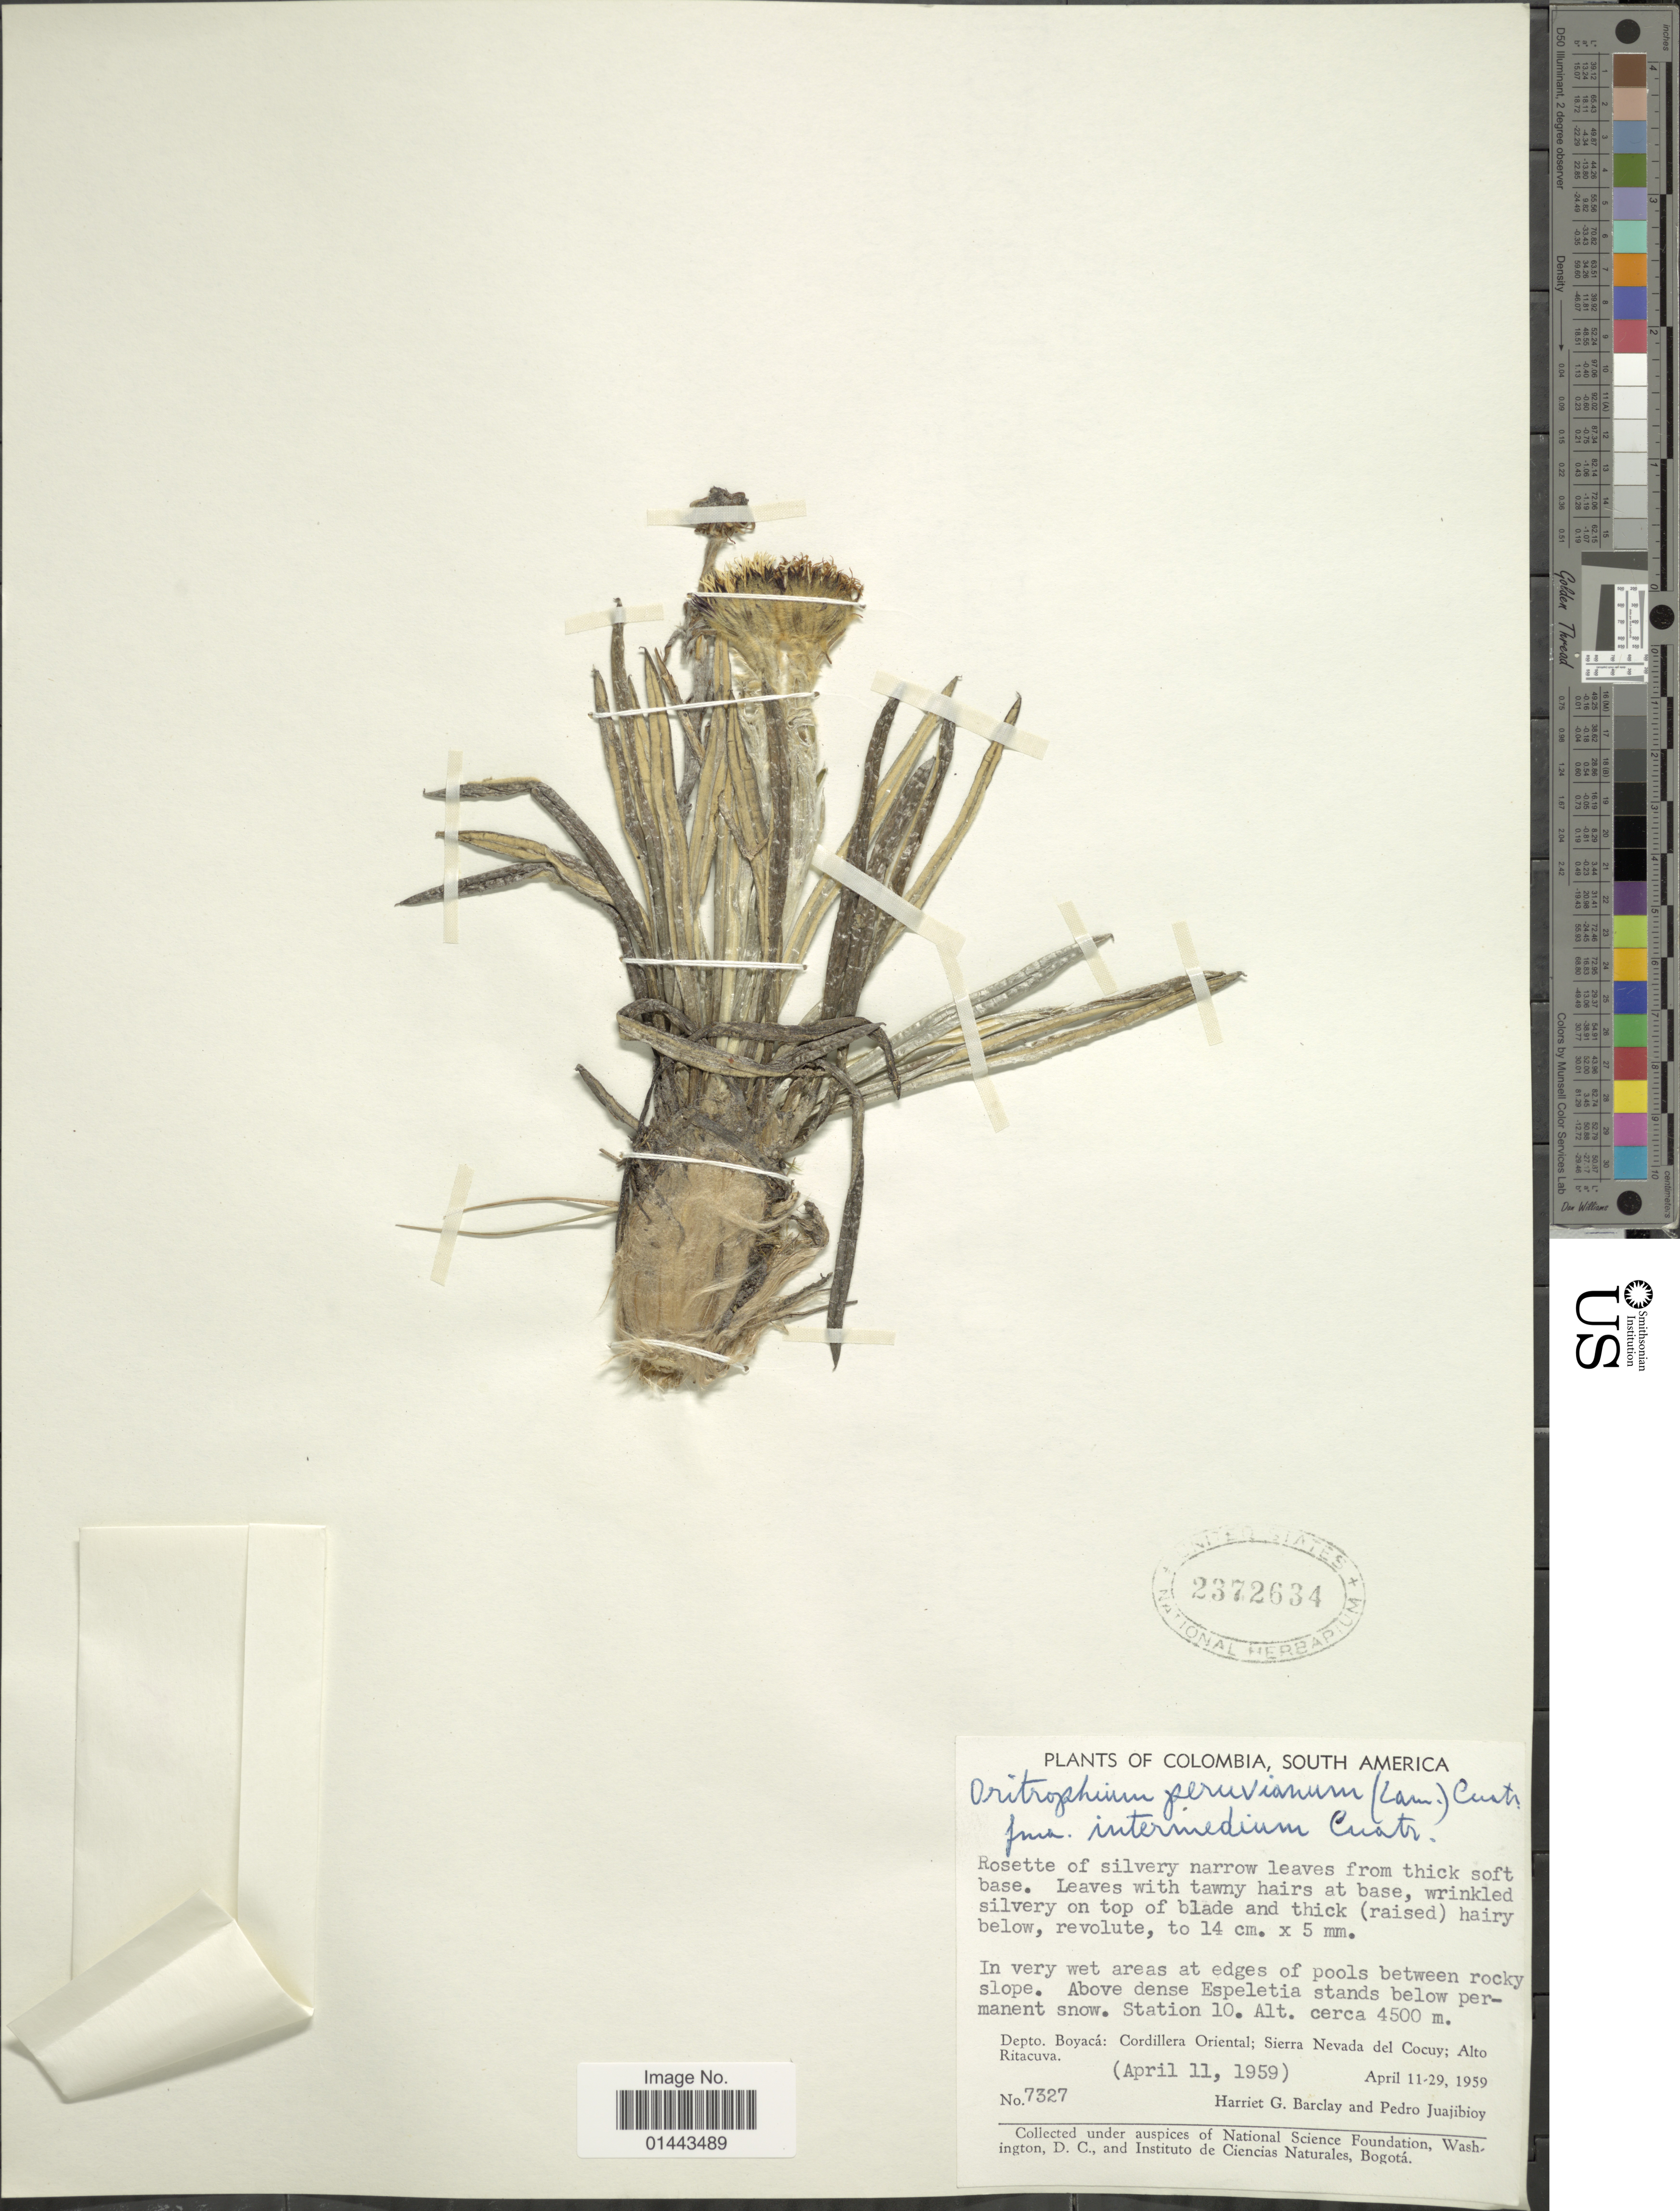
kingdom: Plantae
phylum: Tracheophyta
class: Magnoliopsida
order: Asterales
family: Asteraceae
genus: Oritrophium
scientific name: Oritrophium peruvianum f. intermedium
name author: Cuatrec.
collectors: H. G. Barclay & P. Juajibioy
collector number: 7327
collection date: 1959-04-11/1959-04-29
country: Colombia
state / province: Boyacá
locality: Cordillera Oriental; Sierra Nevadadel Cocuy; Alto Ritacuva, in very wet areas at edges of pools between rocky slope, Station 10.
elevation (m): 4500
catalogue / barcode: US 2372634